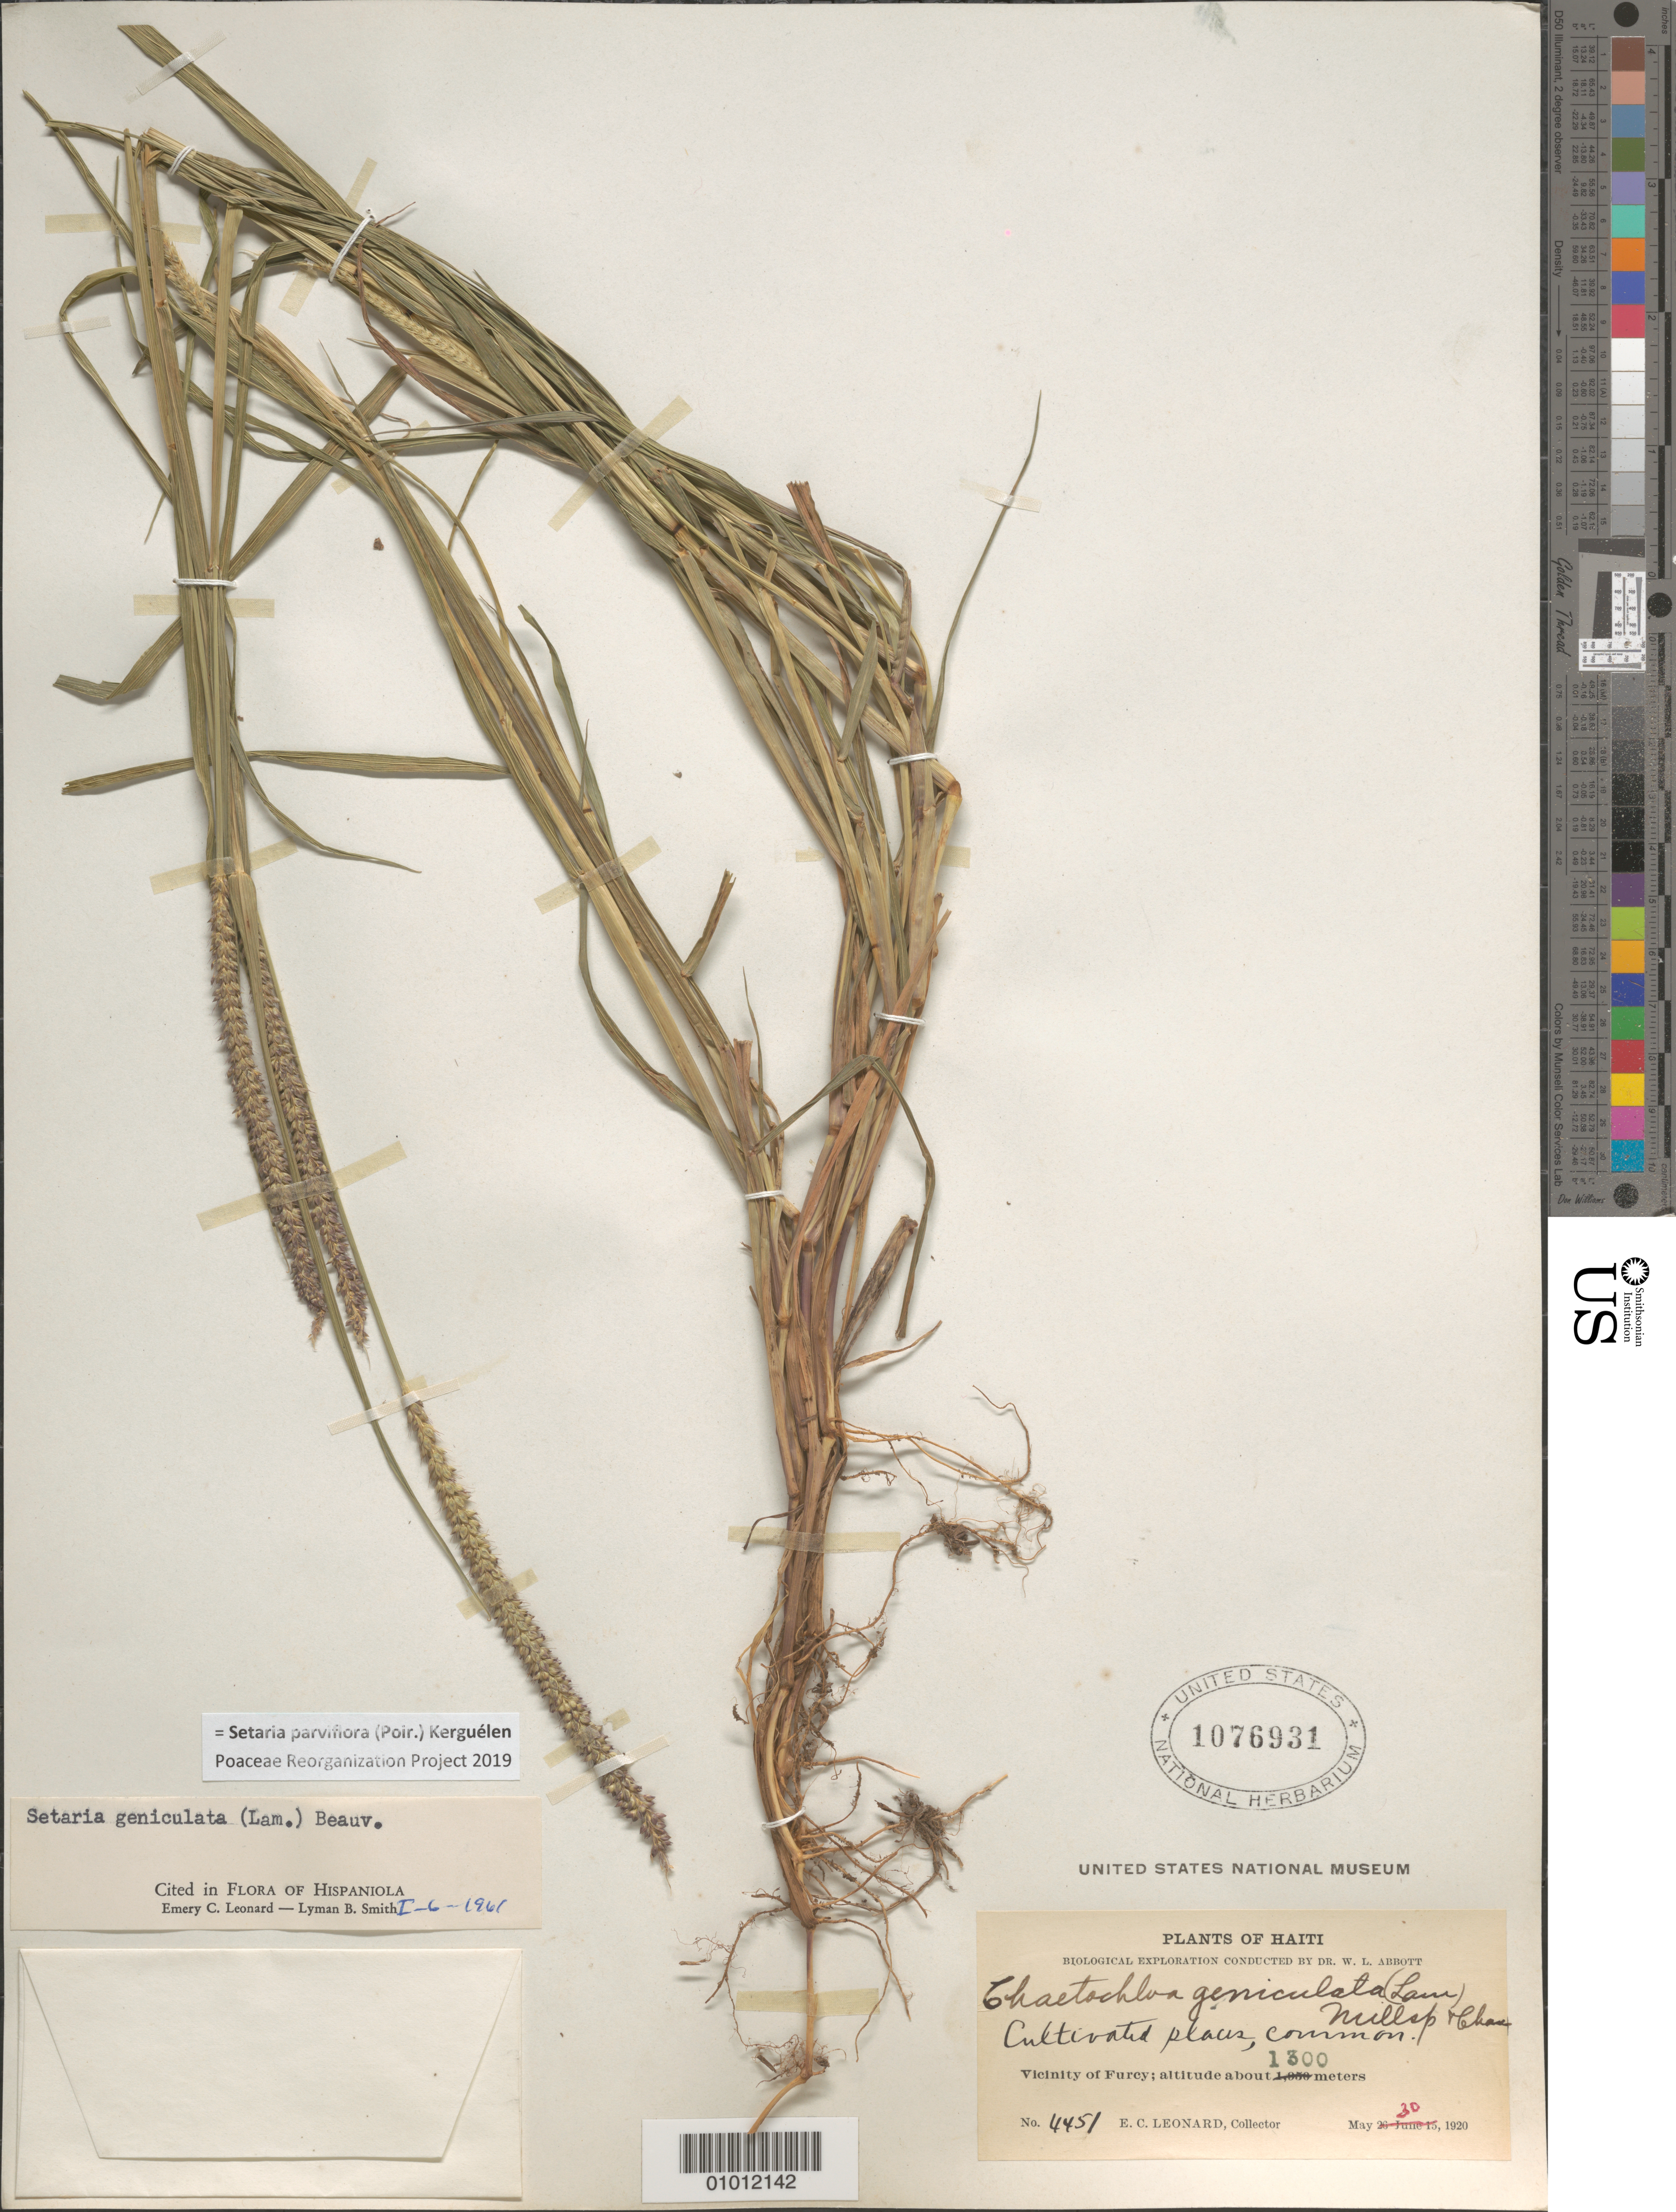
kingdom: Plantae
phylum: Tracheophyta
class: Liliopsida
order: Poales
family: Poaceae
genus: Setaria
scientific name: Setaria parviflora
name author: (Poir.) Kerguélen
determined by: Poaceae Reorganization Project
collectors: E. C. Leonard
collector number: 4451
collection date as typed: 30 May 1920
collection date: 1920-05-30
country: Haiti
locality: Vicinity of Furcy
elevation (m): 1300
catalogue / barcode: US 1076931